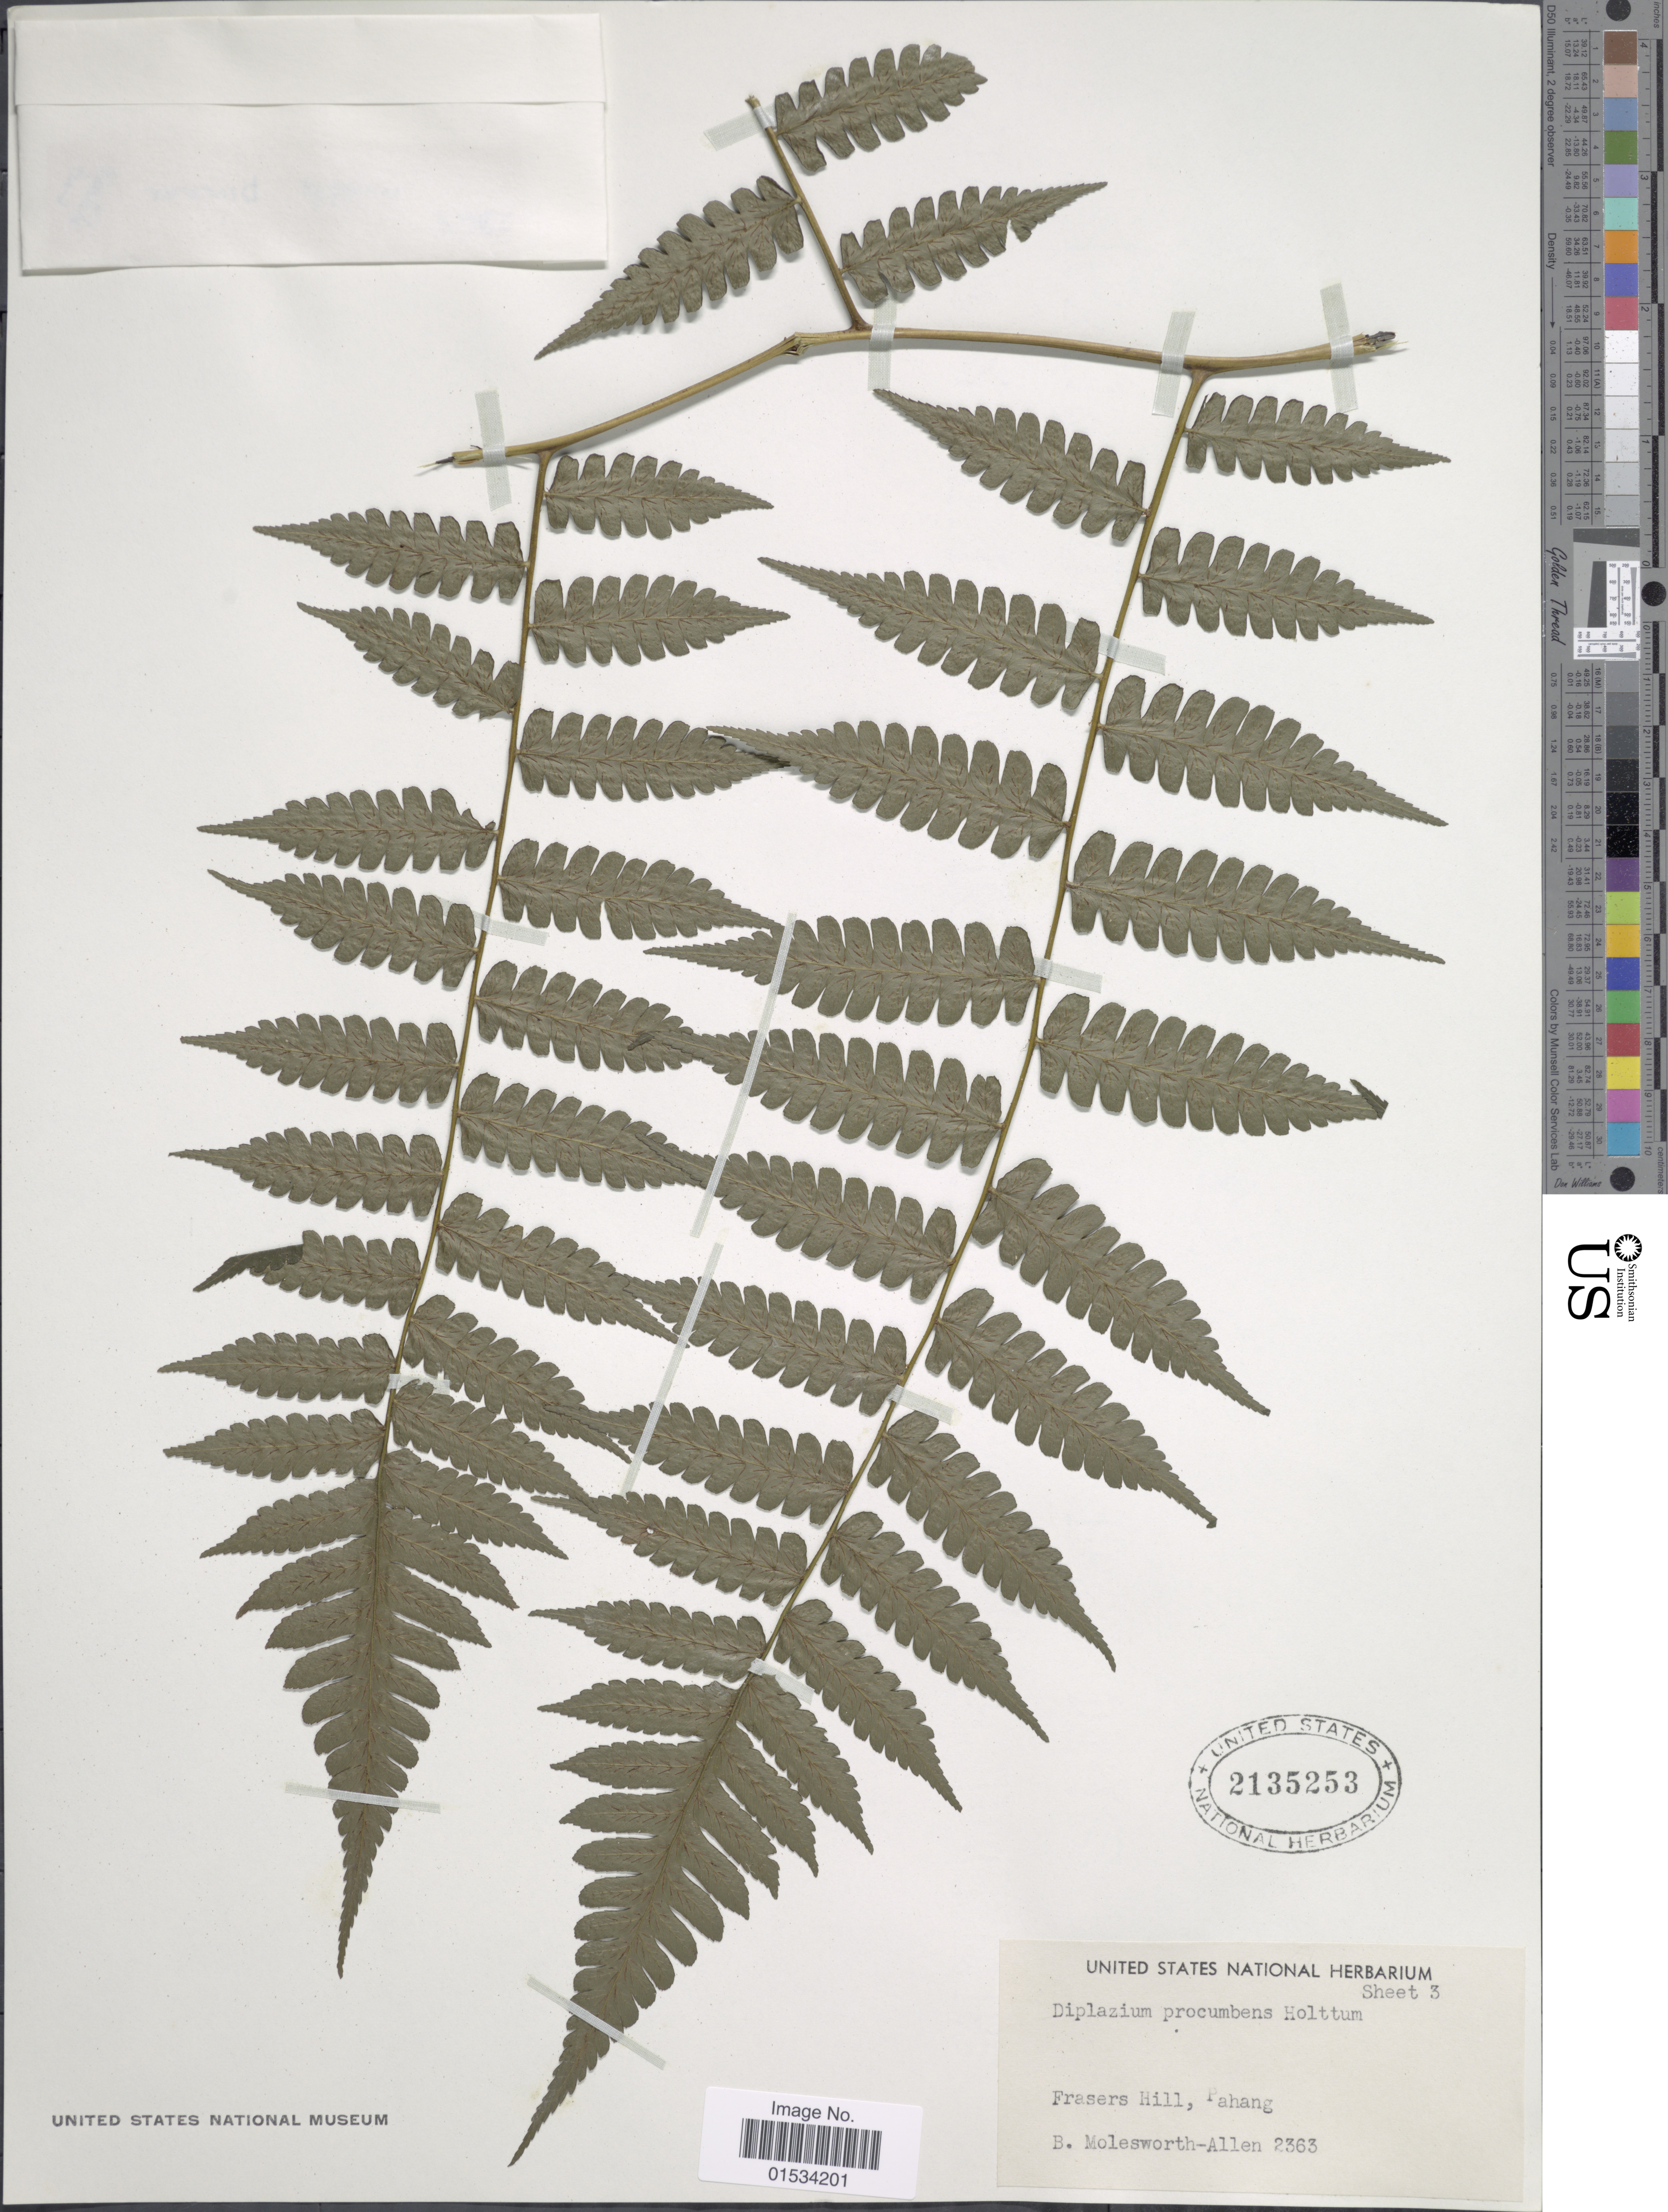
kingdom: Plantae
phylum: Tracheophyta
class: Polypodiopsida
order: Polypodiales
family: Athyriaceae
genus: Diplazium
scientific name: Diplazium procumbens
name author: Holttum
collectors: B. E. G. Molesworth-Allen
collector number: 2363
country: Malaysia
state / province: Pahang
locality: Frasers Hill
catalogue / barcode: US 2135253